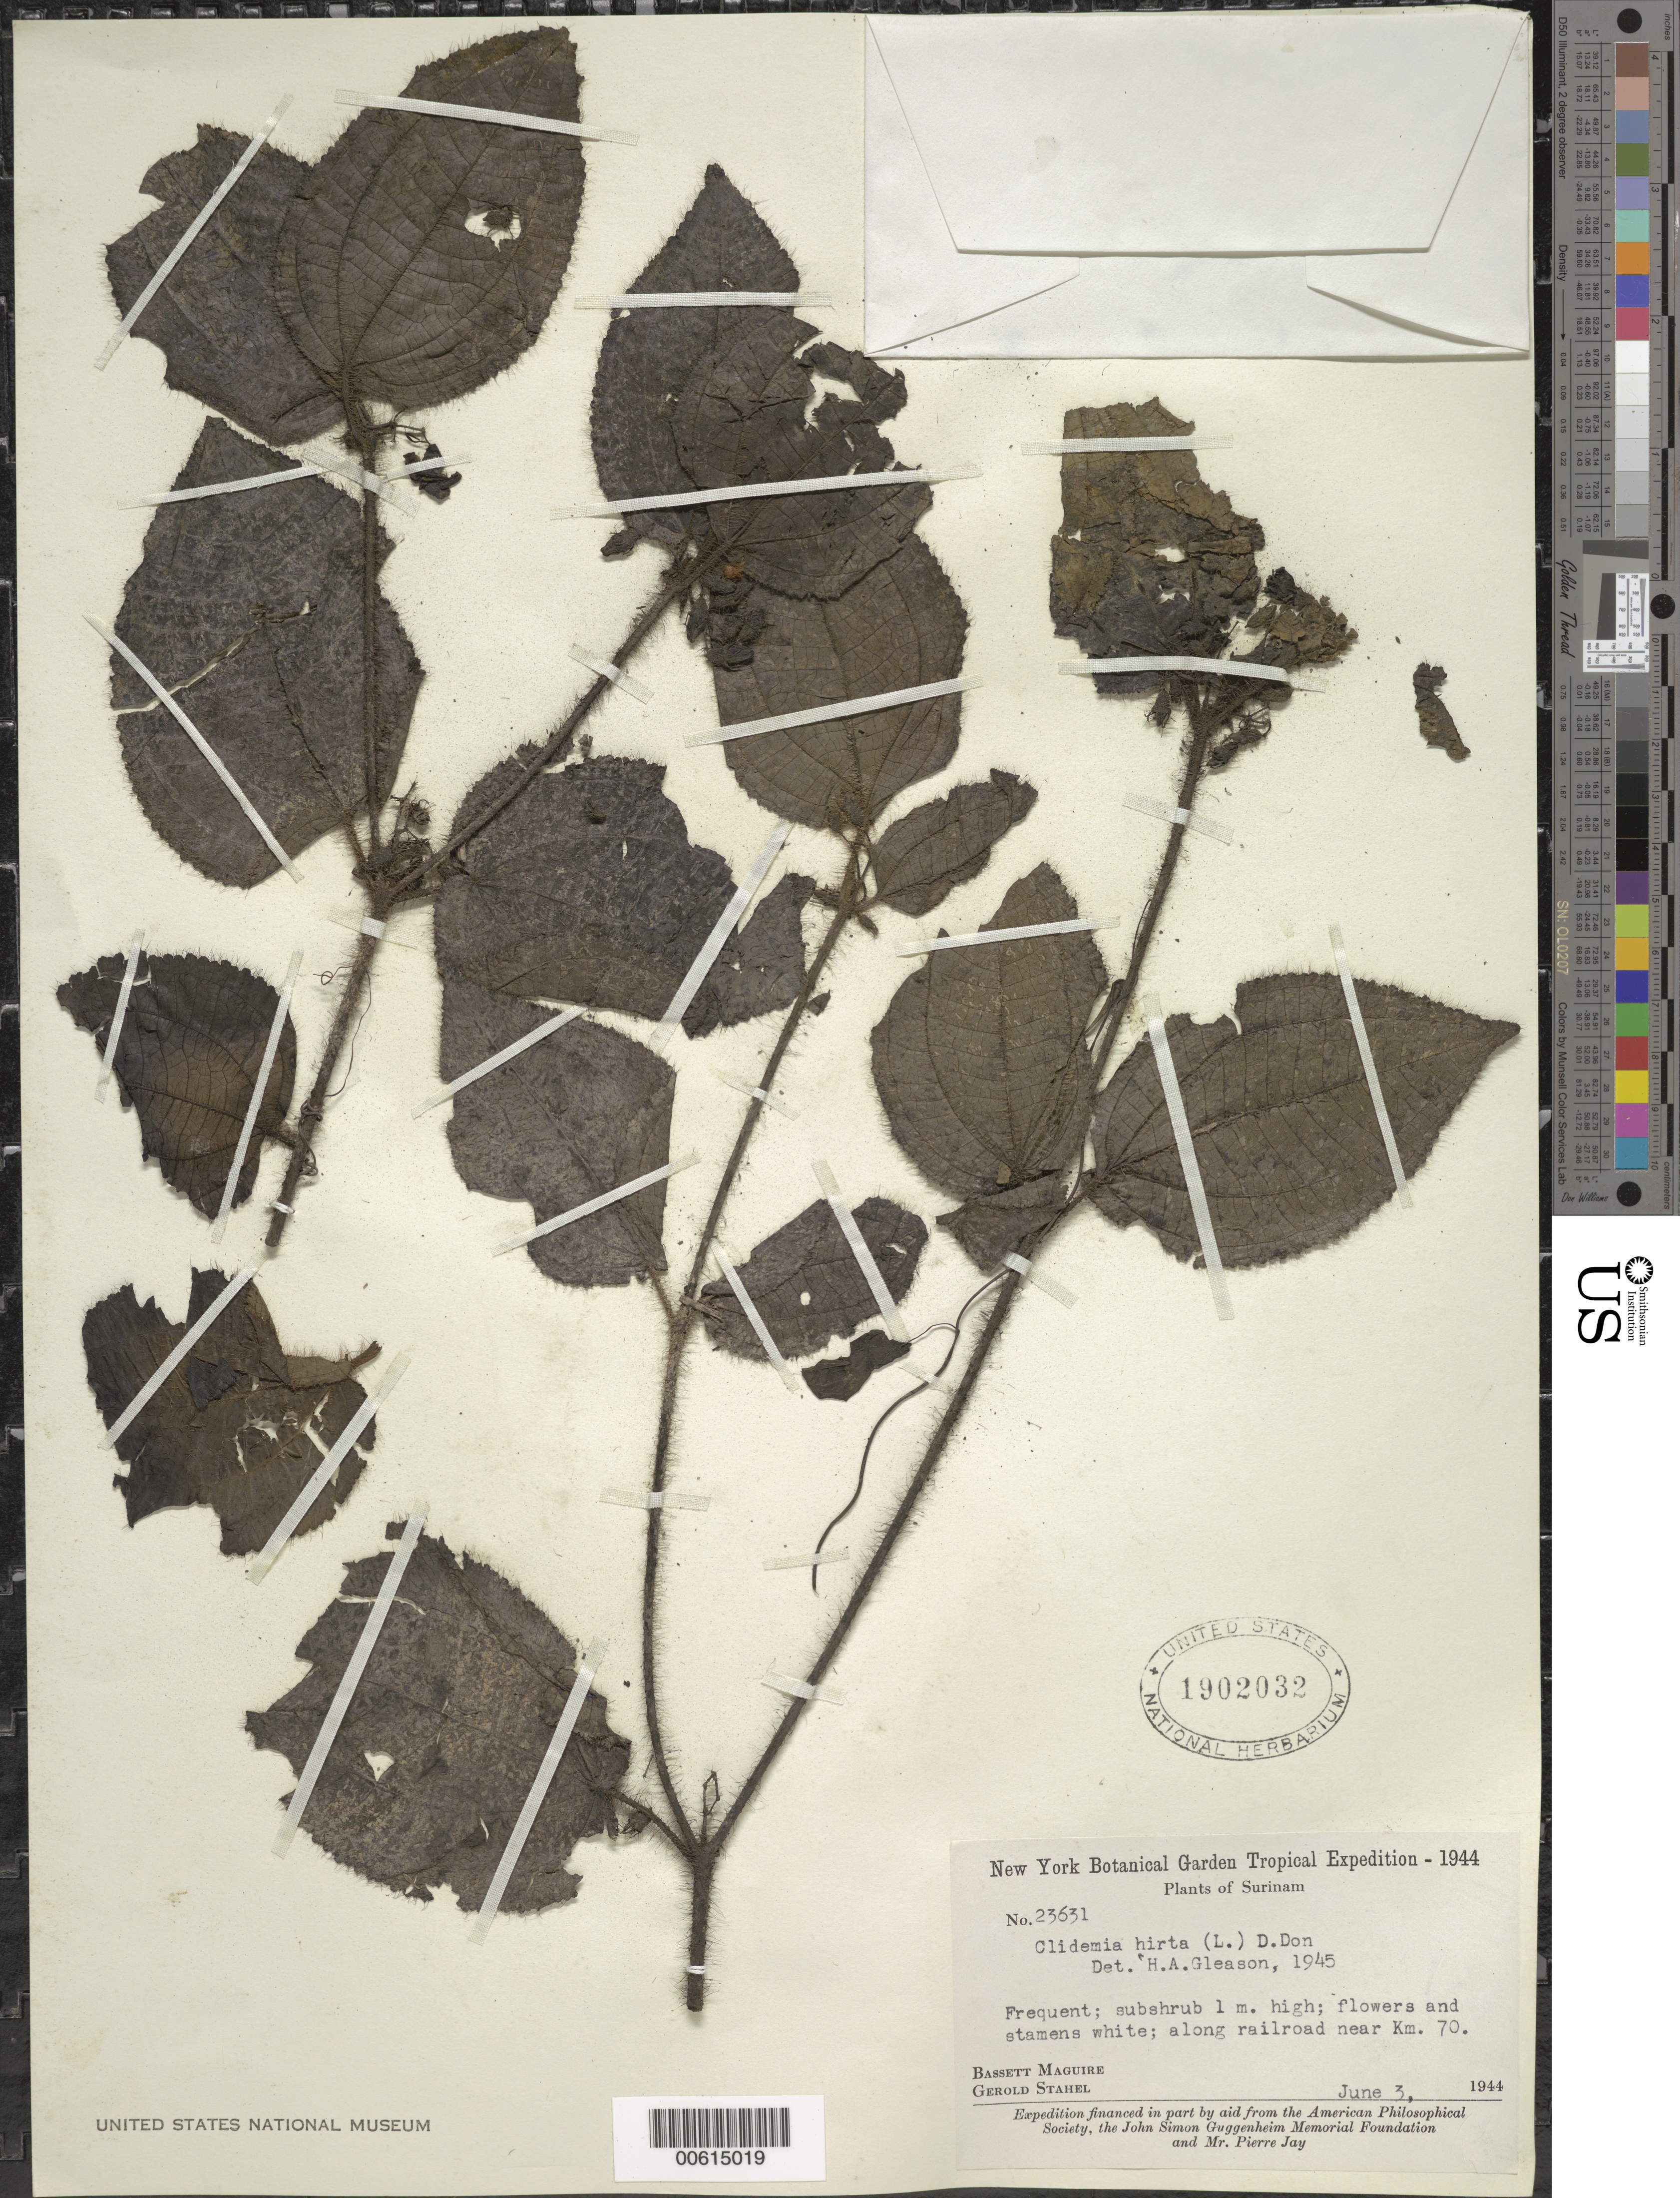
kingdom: Plantae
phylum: Tracheophyta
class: Magnoliopsida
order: Myrtales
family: Melastomataceae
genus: Clidemia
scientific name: Clidemia hirta var. elegans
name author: (Aubl.) Griseb.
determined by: Gleason, H. A.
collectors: B. Maguire & G. Stahel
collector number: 23631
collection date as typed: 3-Jun-44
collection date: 1944-06-03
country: Suriname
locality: Zanderij Is, Sectie O, km 70, along railroad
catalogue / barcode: US 1902032